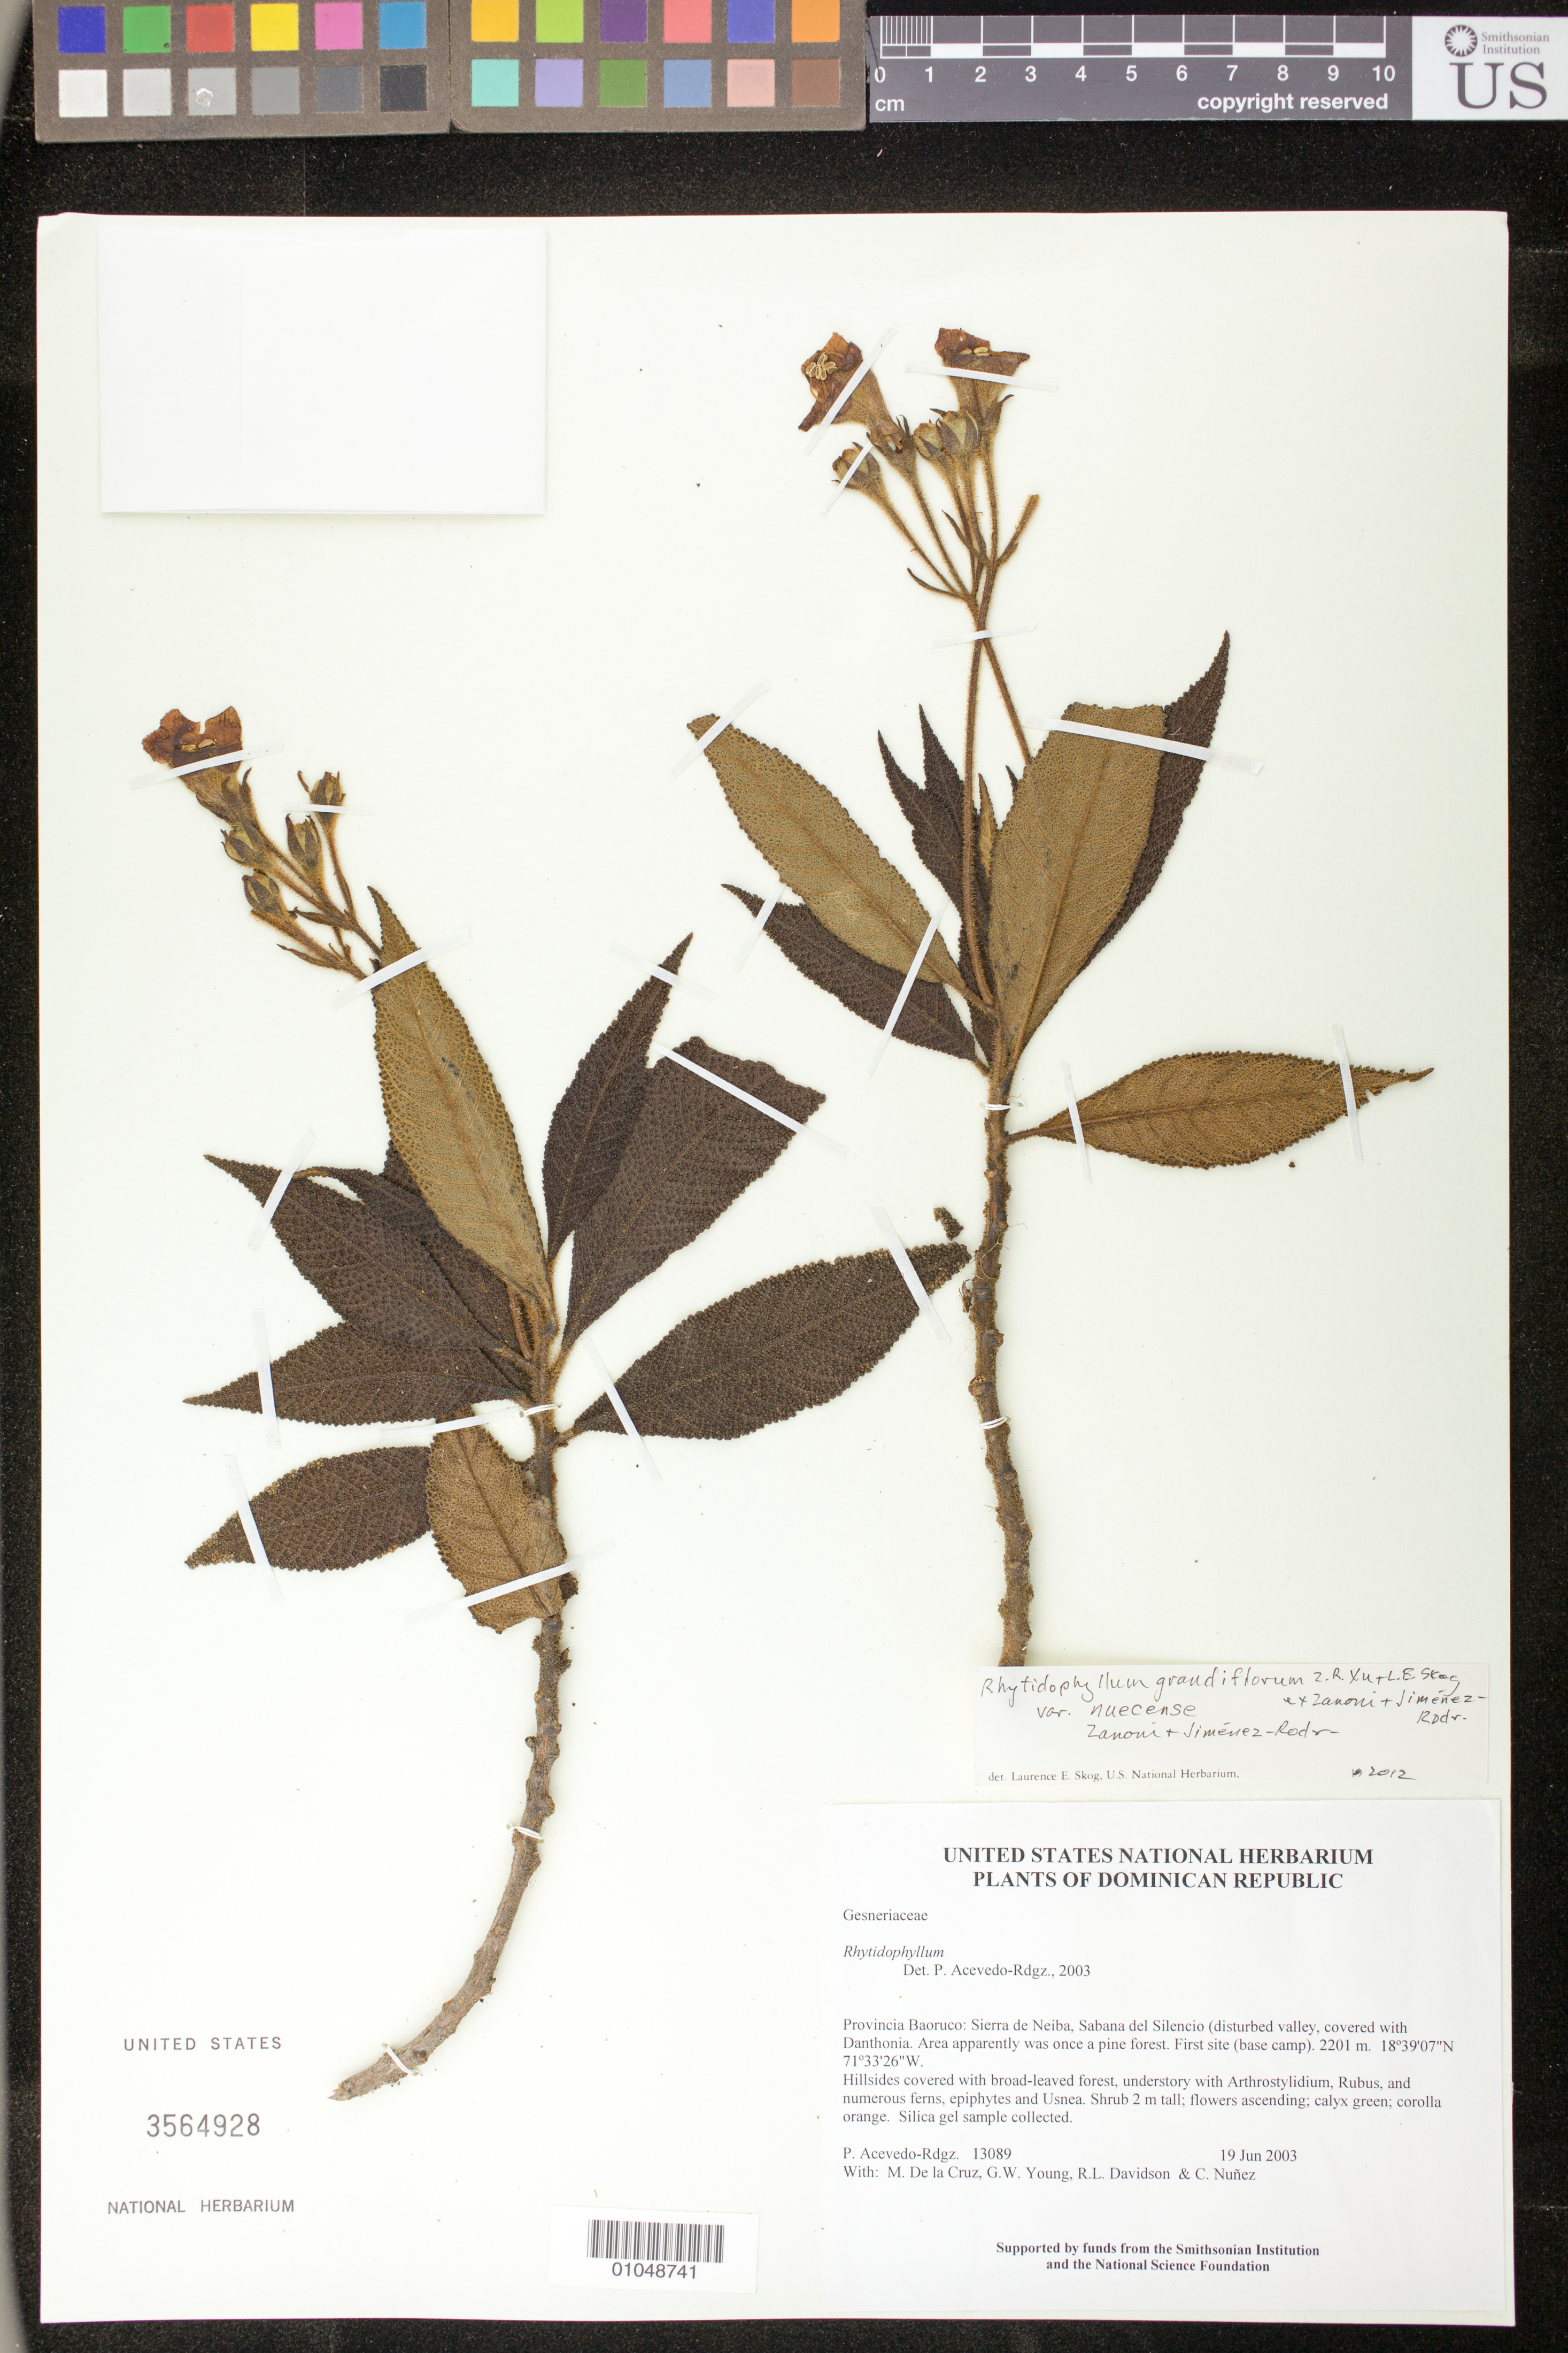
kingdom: Plantae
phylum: Tracheophyta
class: Magnoliopsida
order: Lamiales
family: Gesneriaceae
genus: Rhytidophyllum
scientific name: Rhytidophyllum grandiflorum var. nuecense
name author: Zanoni & Jiménez Rodr.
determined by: Skog, Laurence E.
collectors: P. Acevedo-Rodr., M. de la Cruz, J. Rawlins, G. Young, R. Davidson & C. Nunez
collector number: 13089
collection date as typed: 19 Jun 2003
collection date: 2003-06-19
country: Dominican Republic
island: Hispaniola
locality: Provincia Baoruco: Sierra de Neiba, Sabana del Silencio (disturbed valley, covered with Danthonia. Area apparently was once a pine forest. First site (base camp).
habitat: Hillsides covered with broad-leaved forest, understory with Arthrostylidium, Rubus, and numerous ferns, epiphytes and Usnea.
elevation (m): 2201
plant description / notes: K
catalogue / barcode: US 3564928